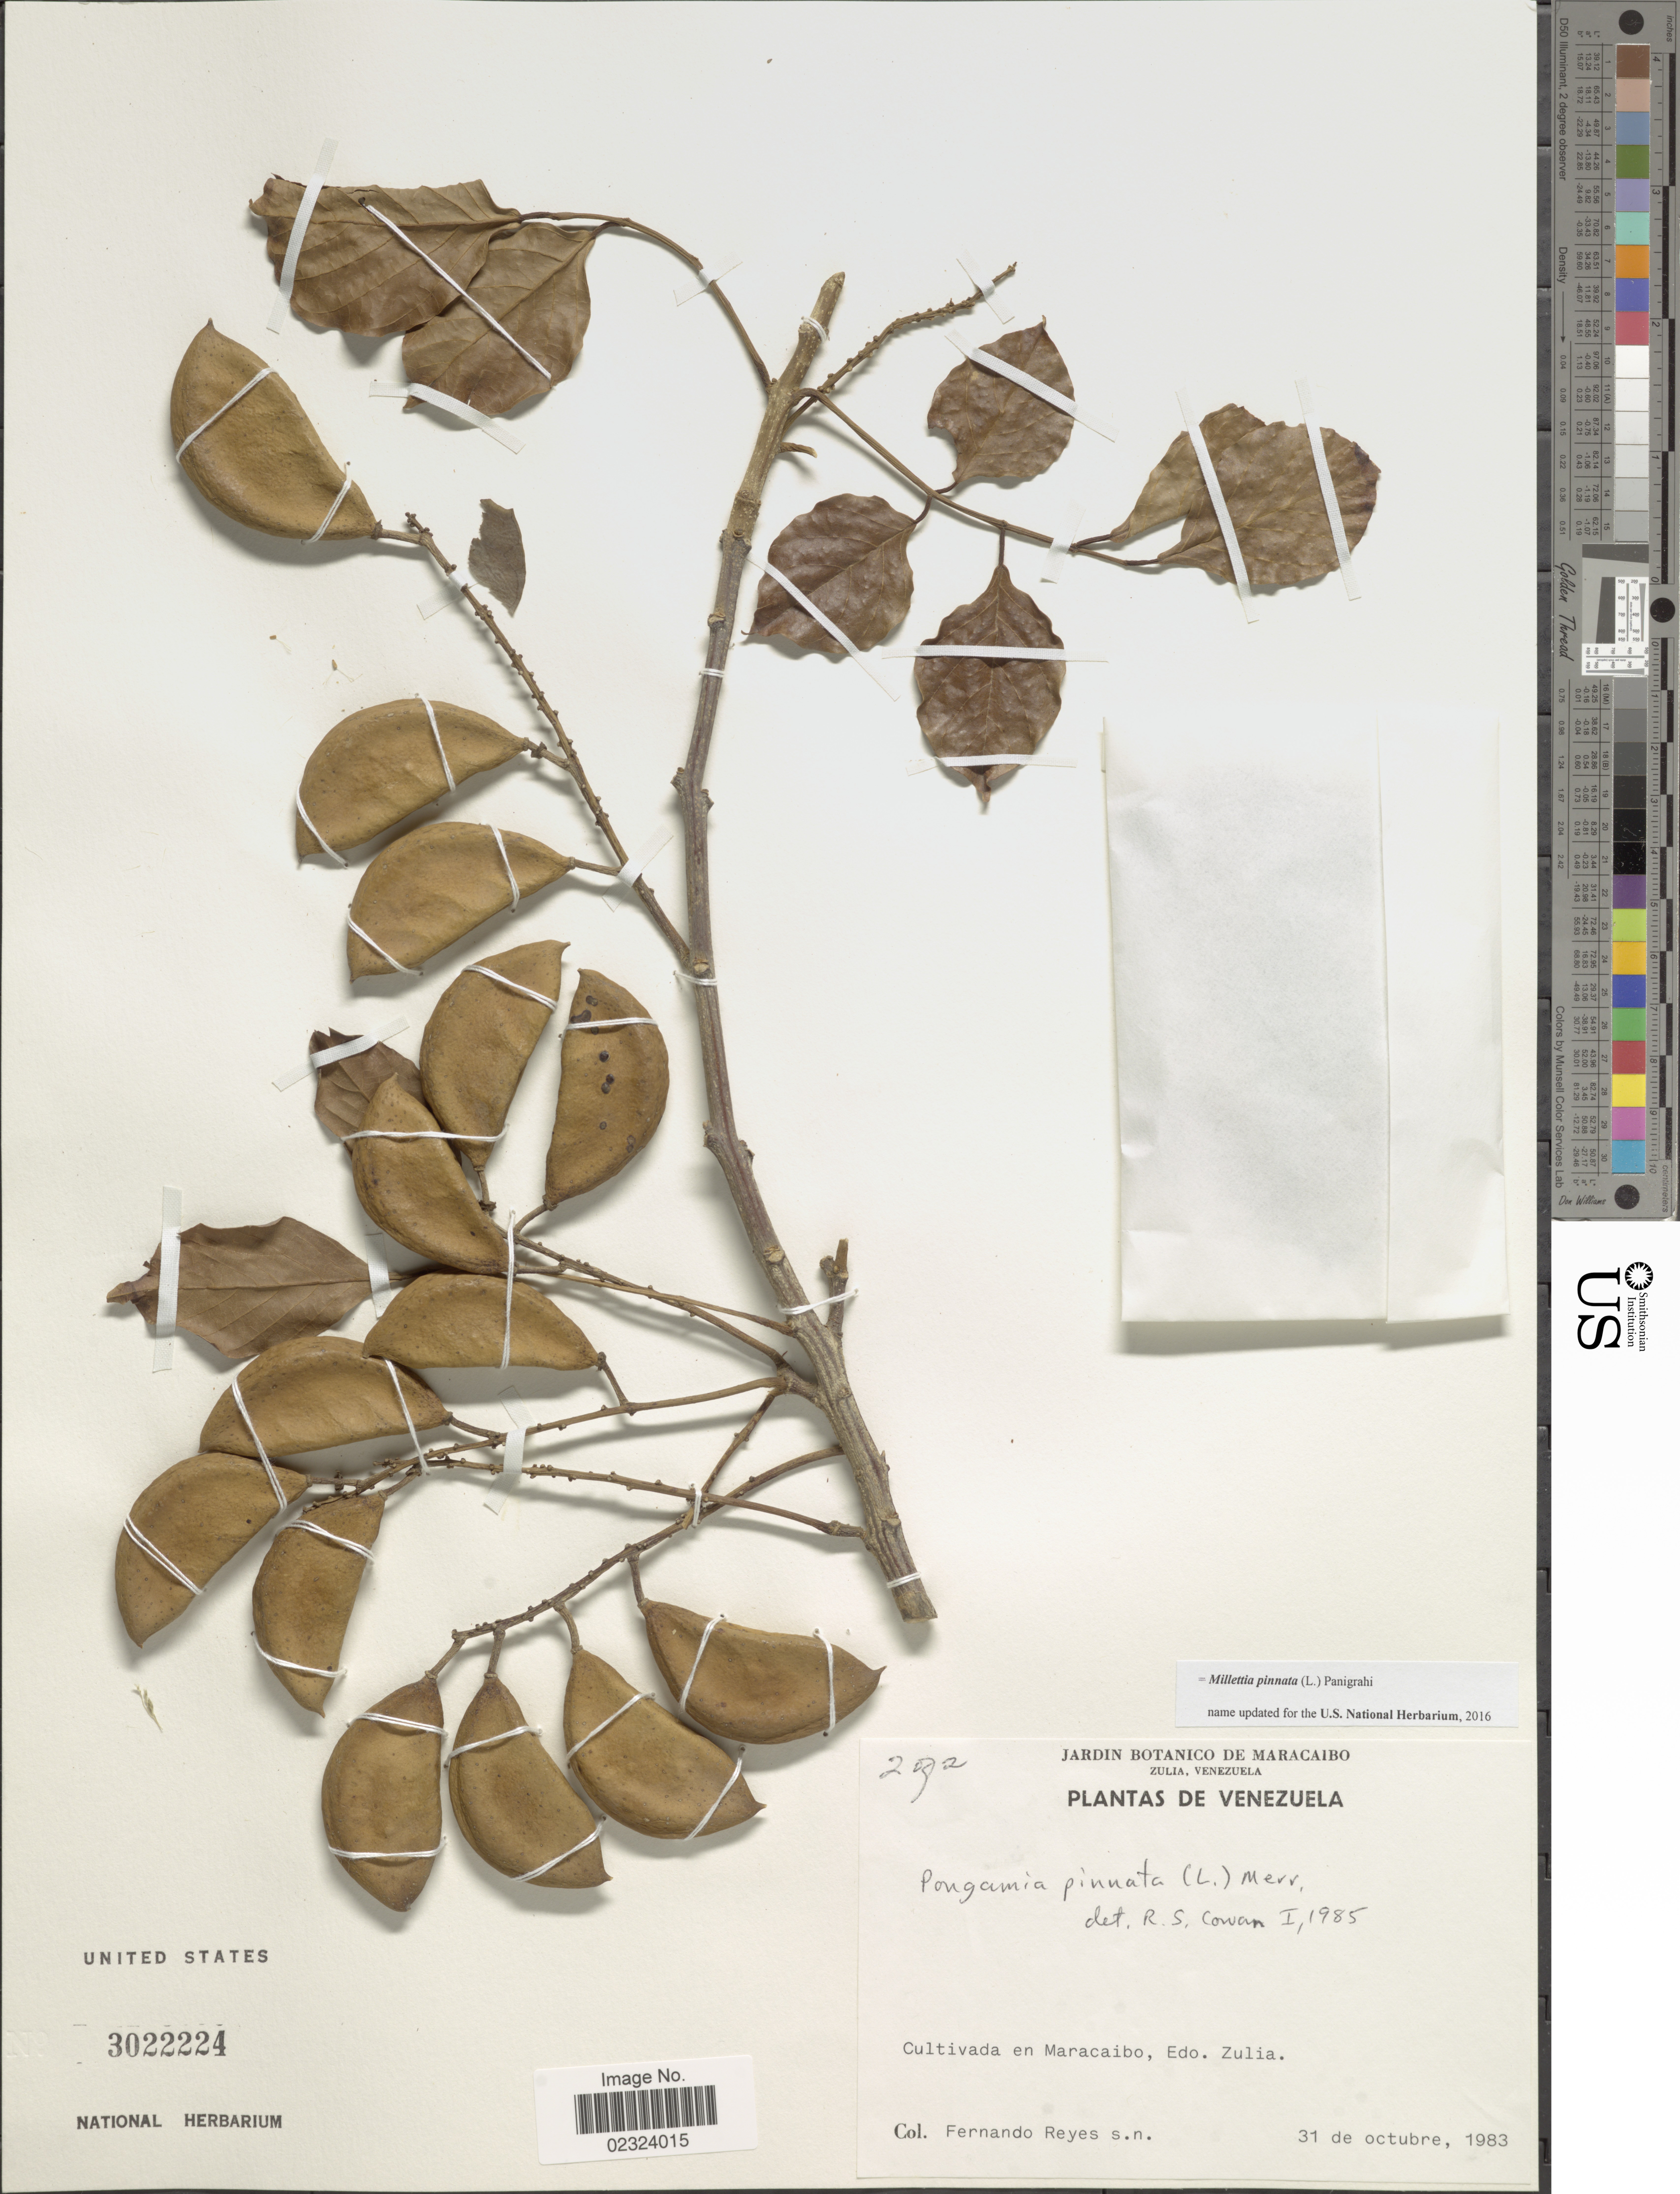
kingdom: Plantae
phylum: Tracheophyta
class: Magnoliopsida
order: Fabales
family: Fabaceae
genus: Millettia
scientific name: Millettia sp.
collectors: F. Reyes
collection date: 1983-10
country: Venezuela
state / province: Zulia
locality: Cultivated en Maracaibo, Edo. Zulia.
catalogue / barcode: US 3022224